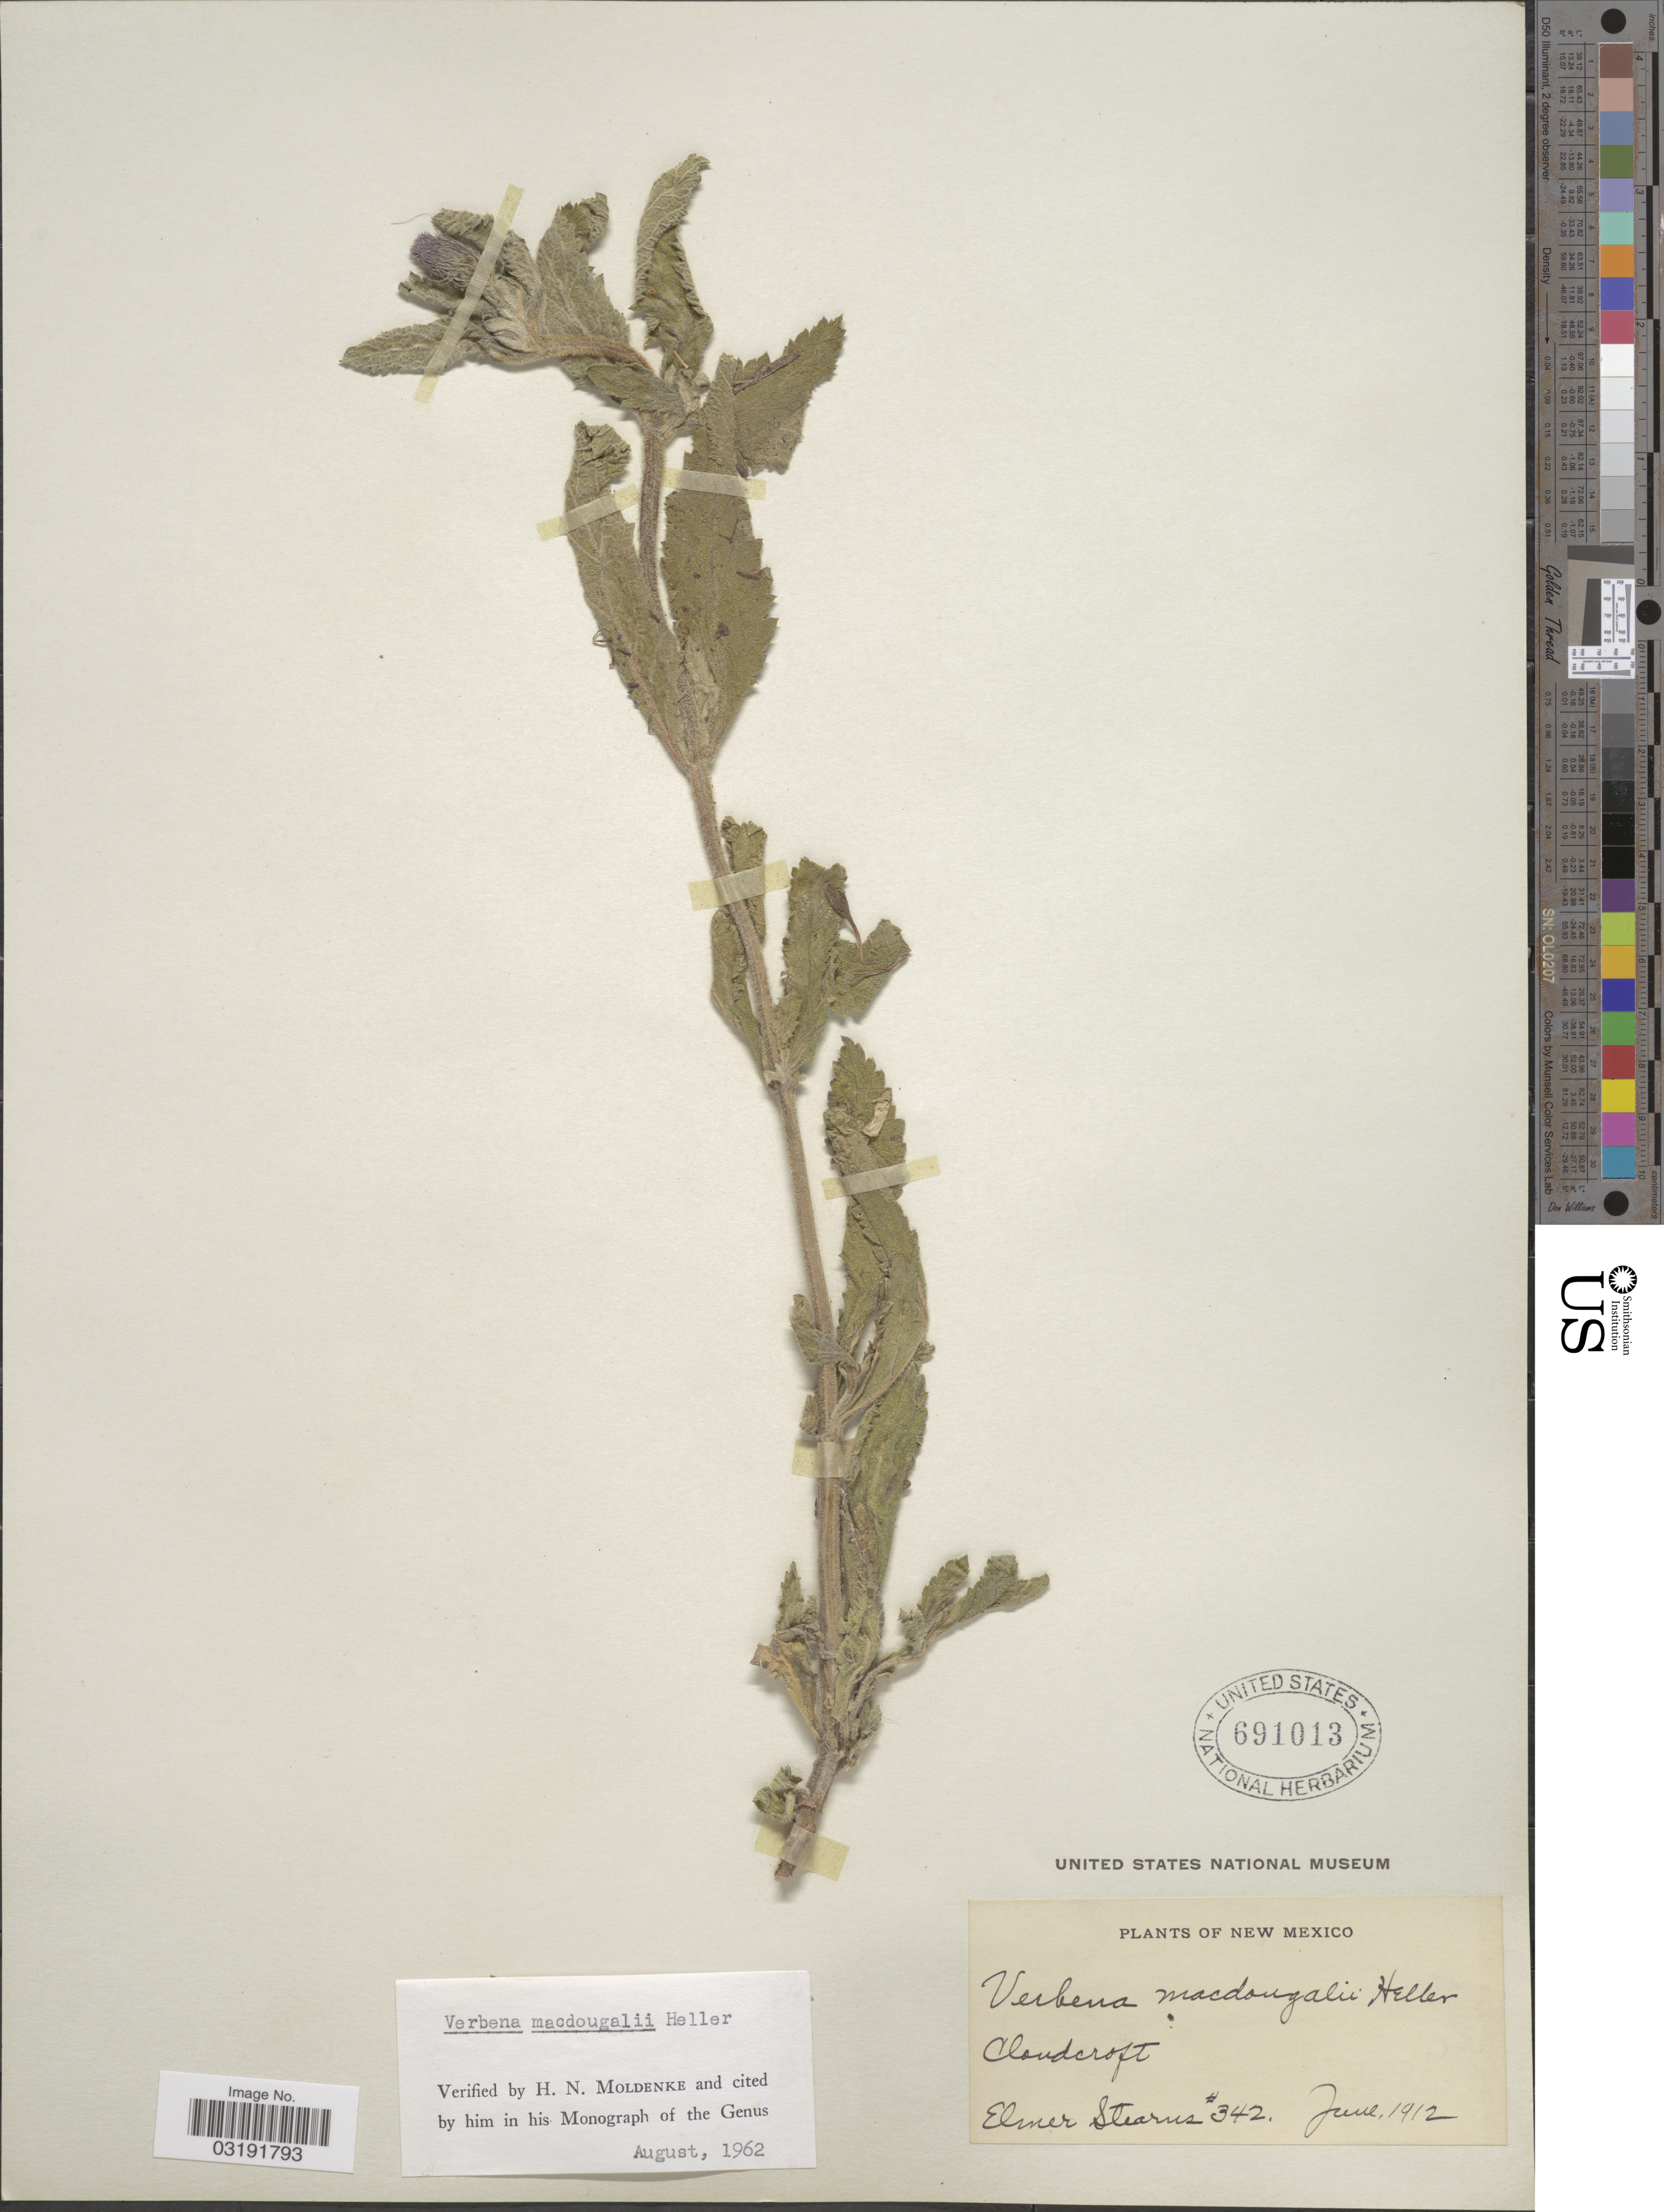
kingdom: Plantae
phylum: Tracheophyta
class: Magnoliopsida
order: Lamiales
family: Verbenaceae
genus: Verbena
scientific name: Verbena macdougalii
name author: A. Heller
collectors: E. Stearns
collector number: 342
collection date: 1912-06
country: United States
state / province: New Mexico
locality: Cloudcroft.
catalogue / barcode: US 691013